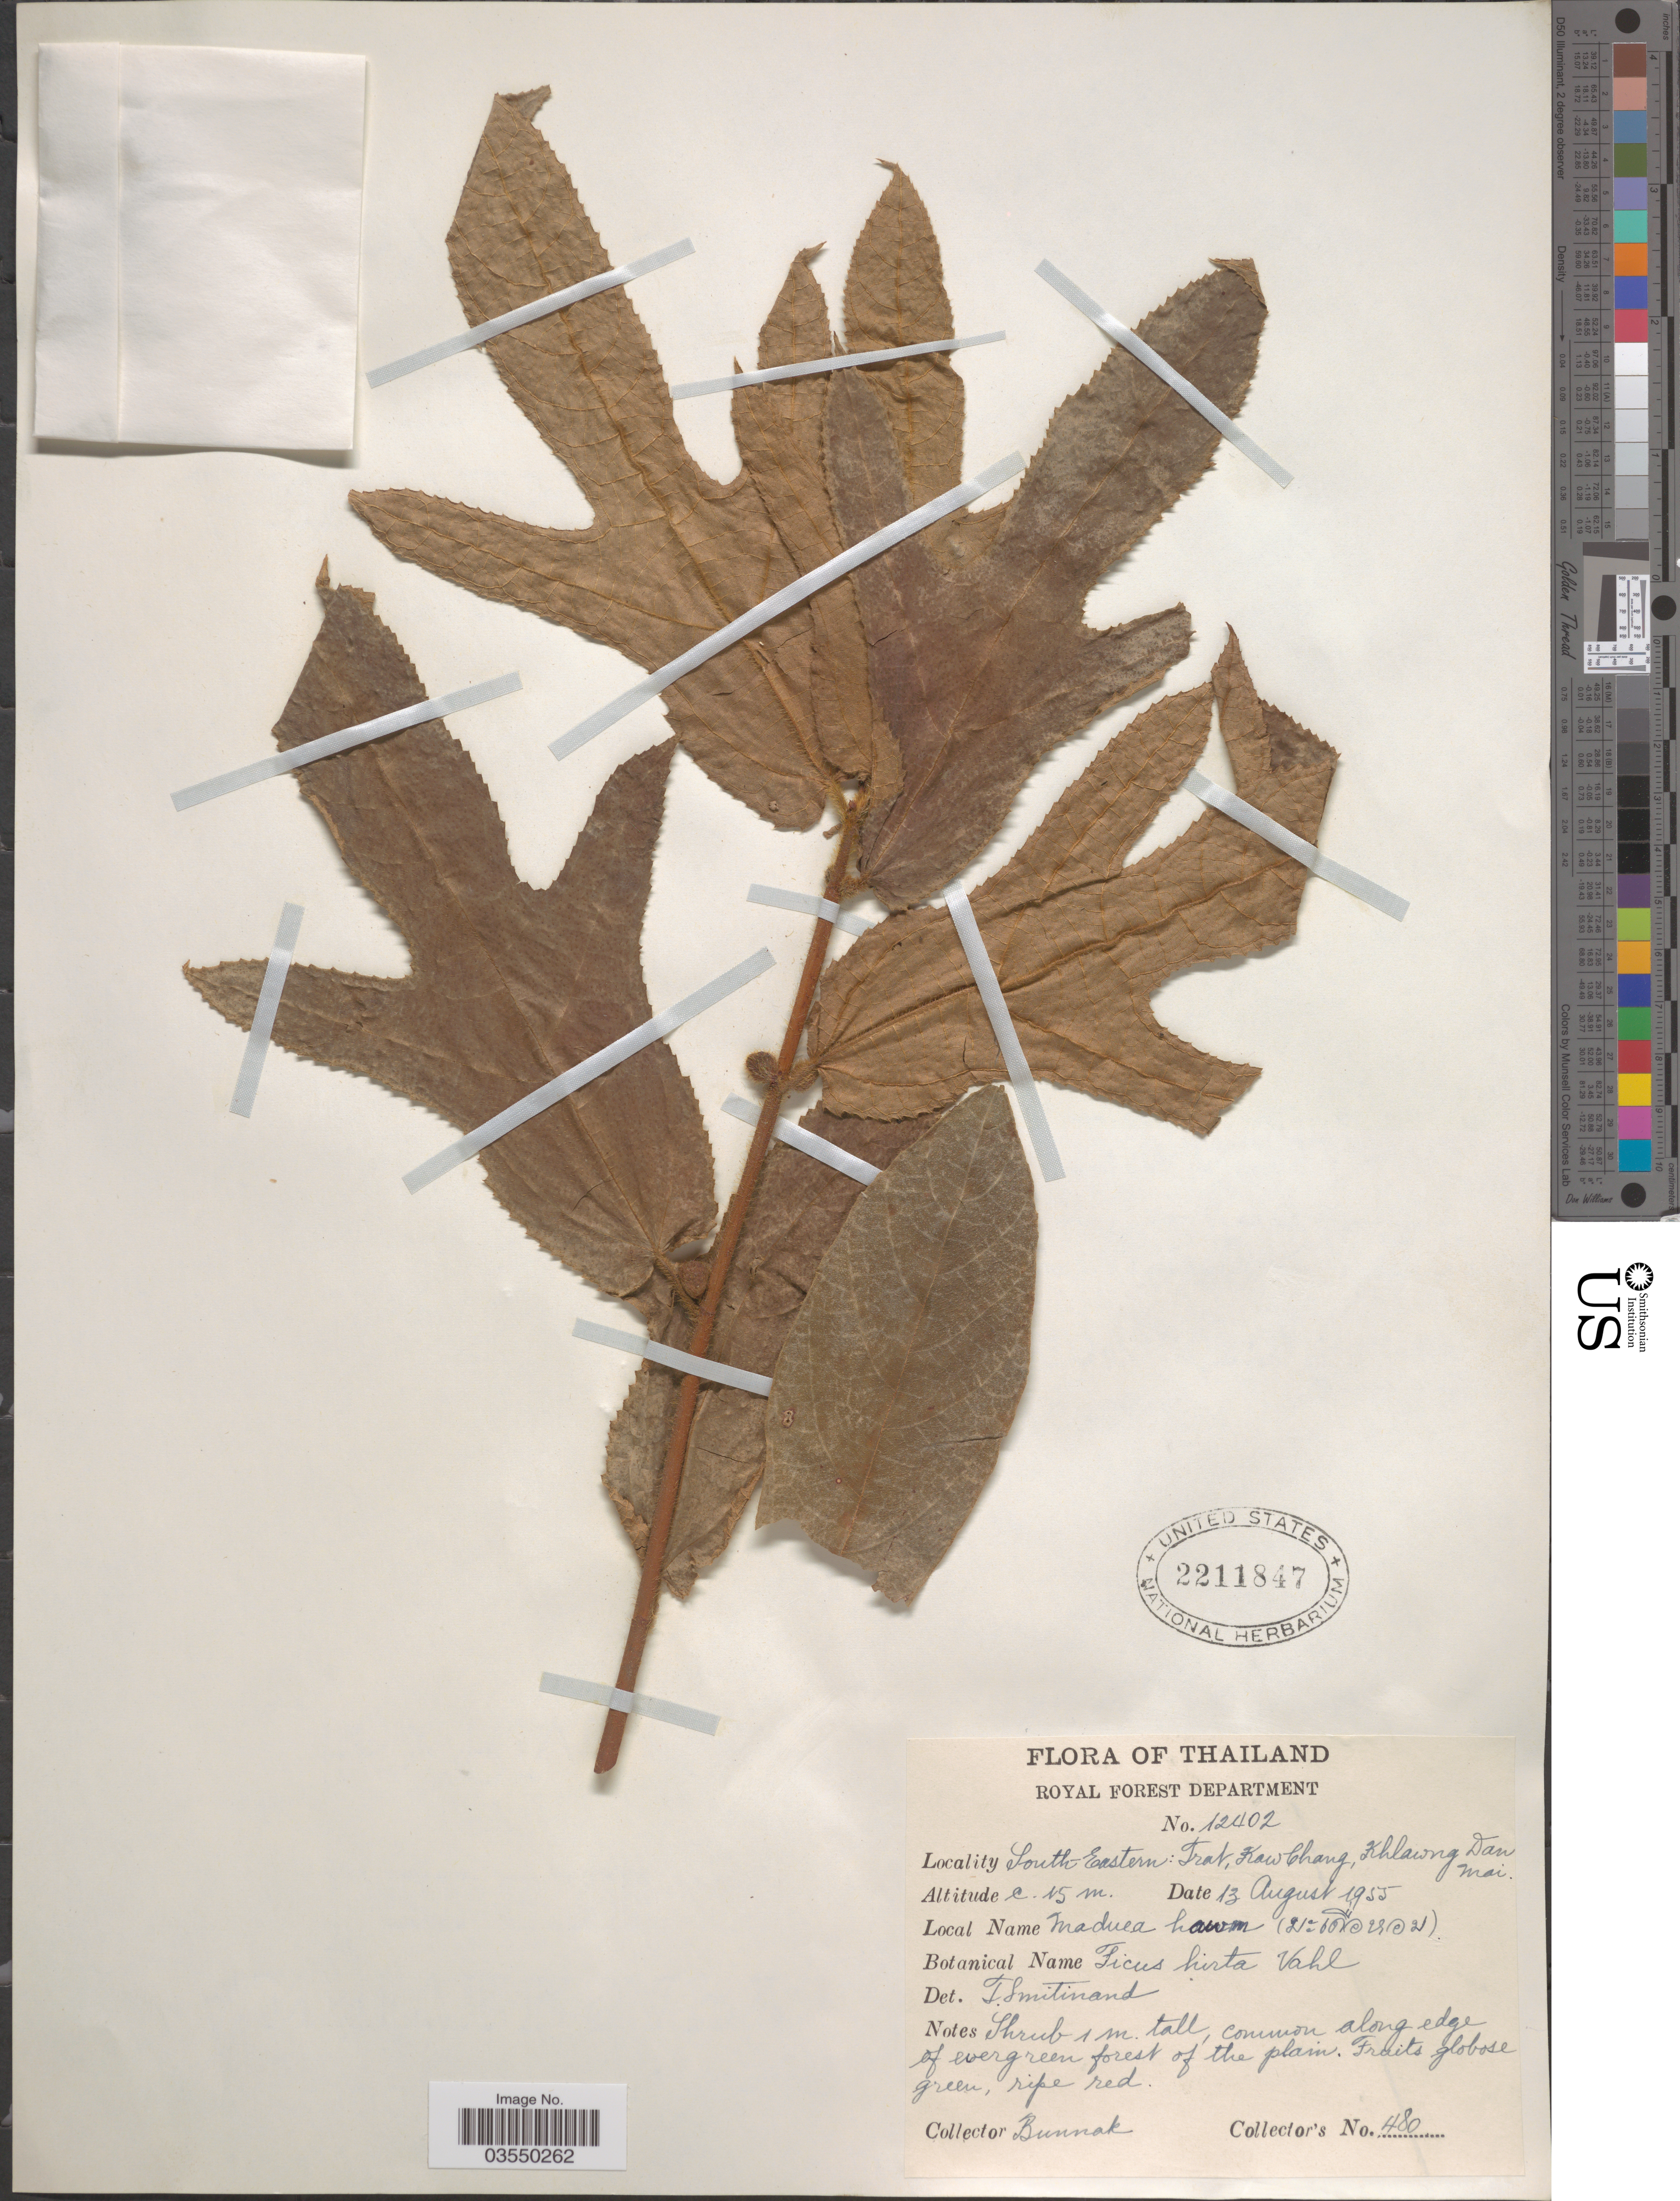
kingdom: Plantae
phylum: Tracheophyta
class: Magnoliopsida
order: Rosales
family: Moraceae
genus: Ficus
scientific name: Ficus hirta var. roxburghii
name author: King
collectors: -. Bunnak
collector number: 480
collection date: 1955-08-13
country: Thailand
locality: South-Eastern: Trat, Kaw Chang, Khlawng Dan Mai.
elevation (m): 15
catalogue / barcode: US 2211847